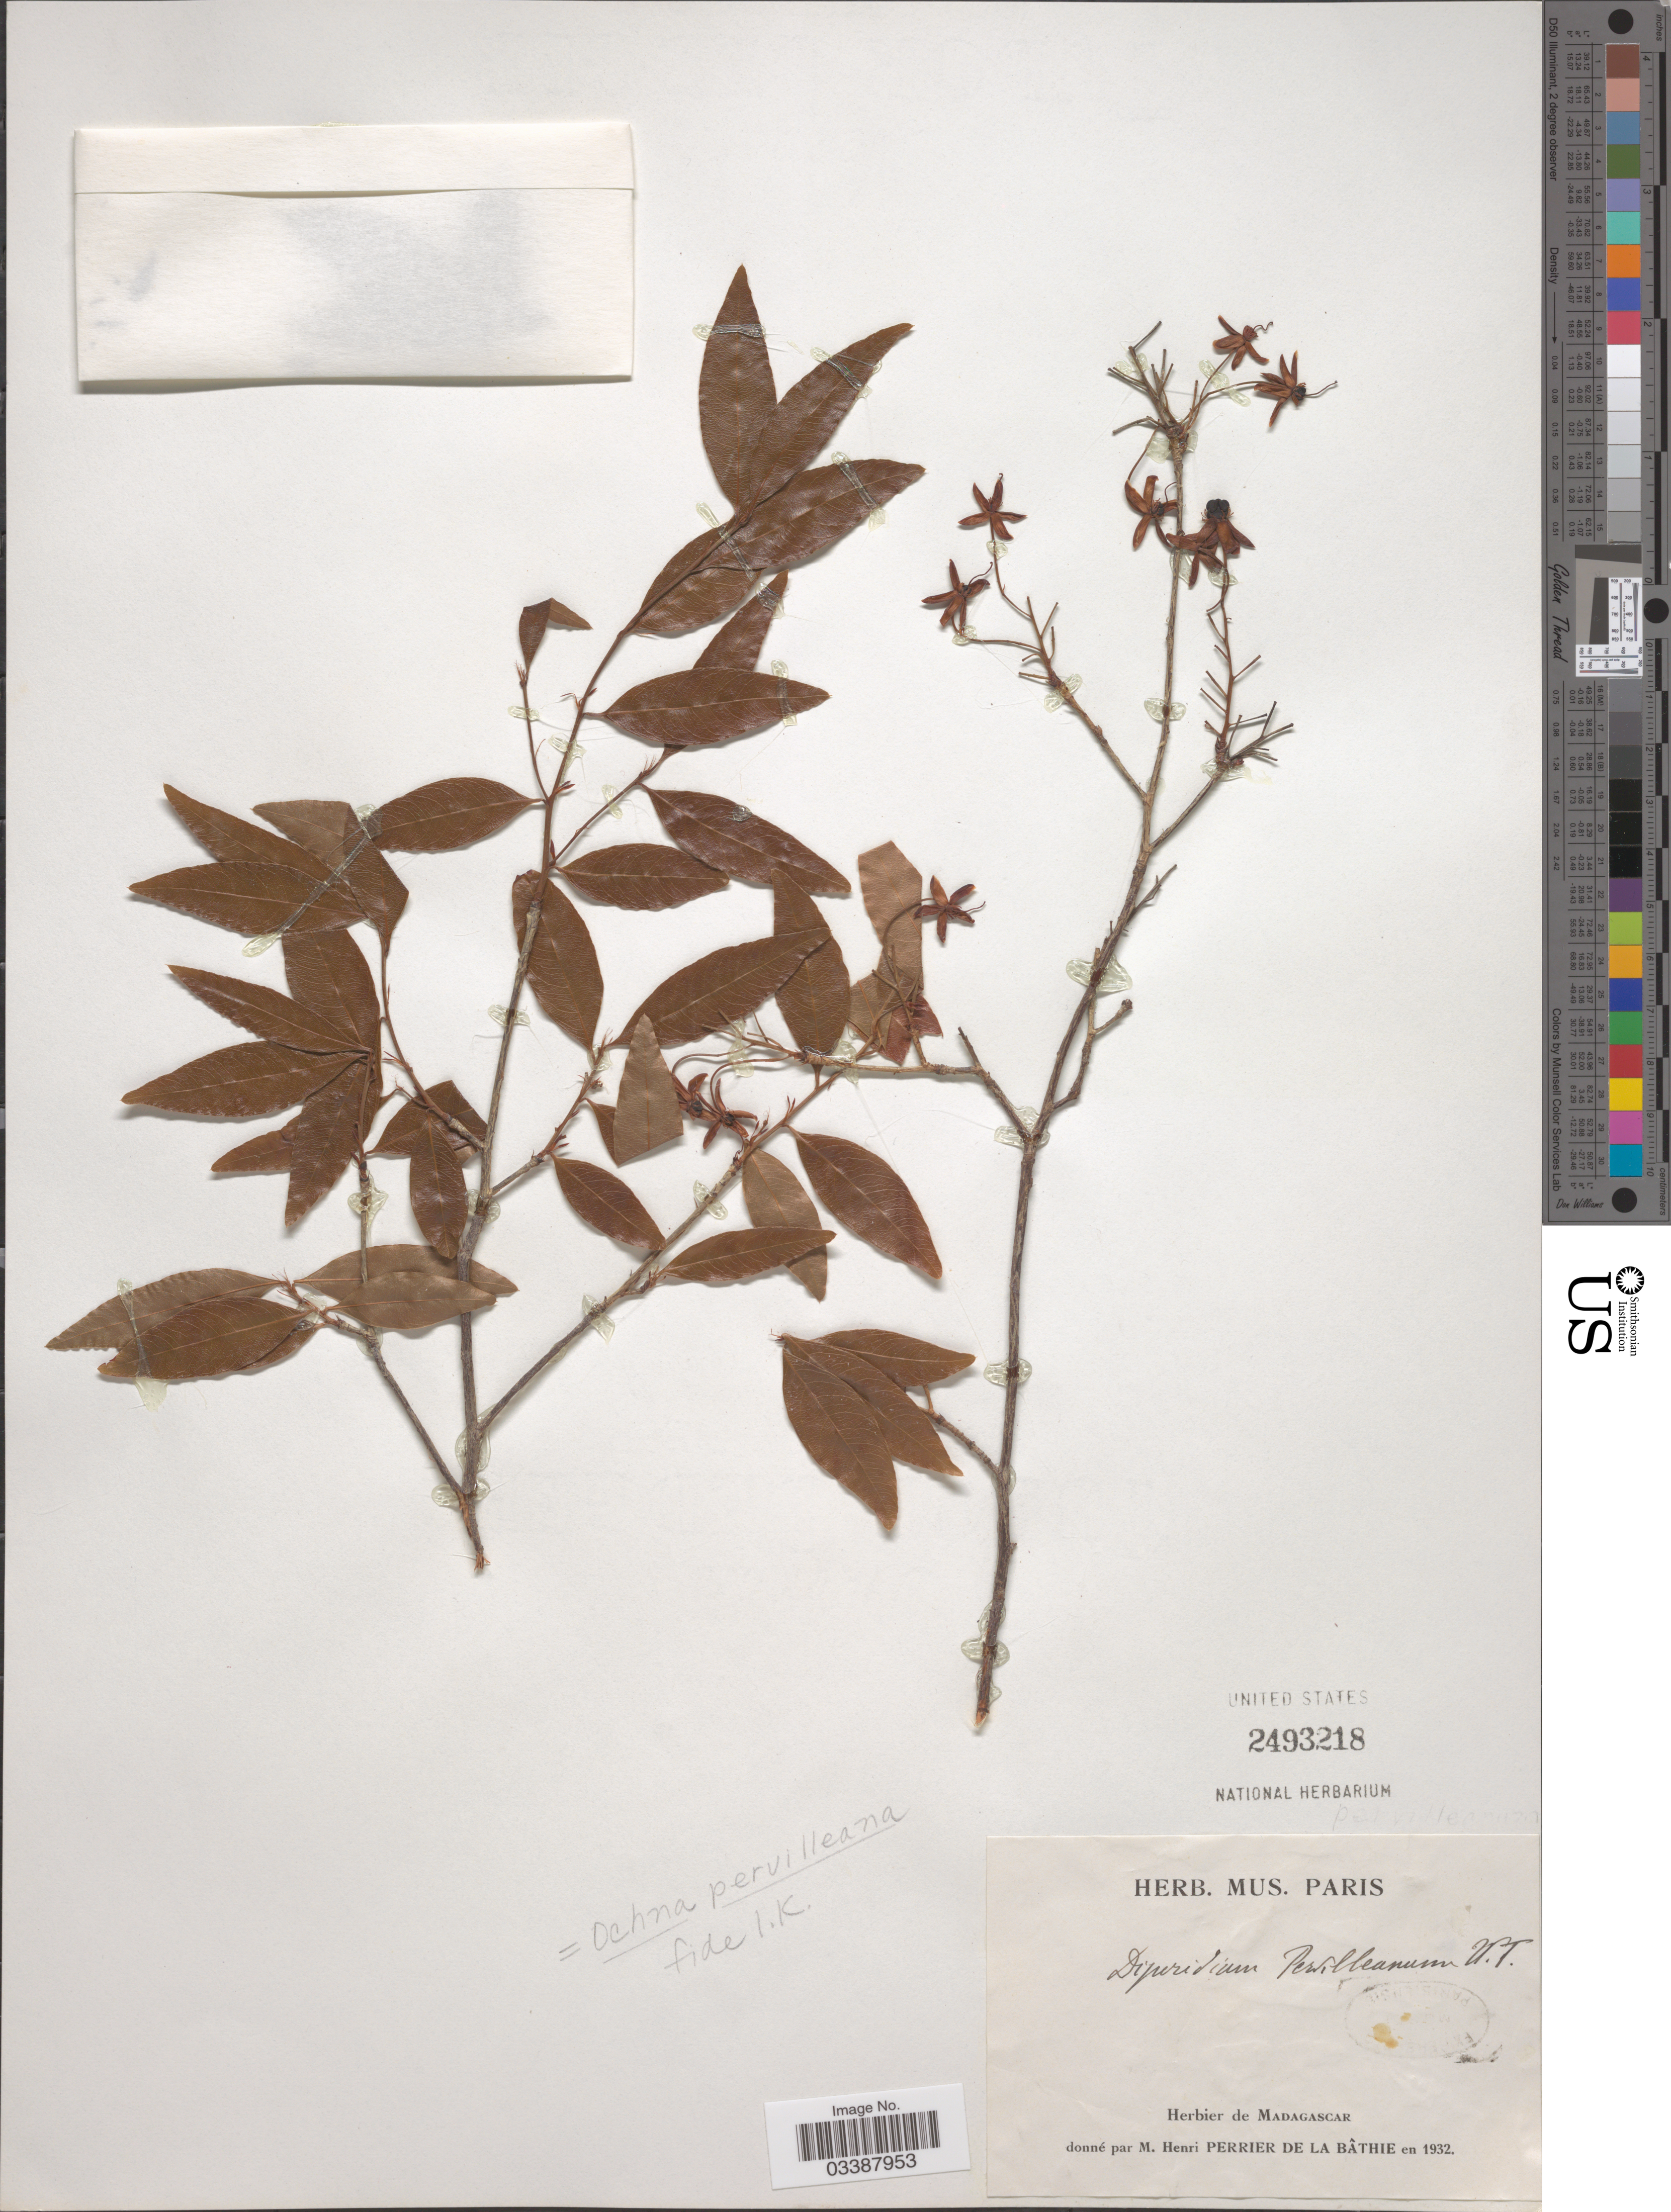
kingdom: Plantae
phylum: Tracheophyta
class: Magnoliopsida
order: Malpighiales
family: Ochnaceae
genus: Ochna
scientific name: Ochna pervilleana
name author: Baill.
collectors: H. Perrier de la Bâthie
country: Madagascar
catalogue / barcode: US 2493218